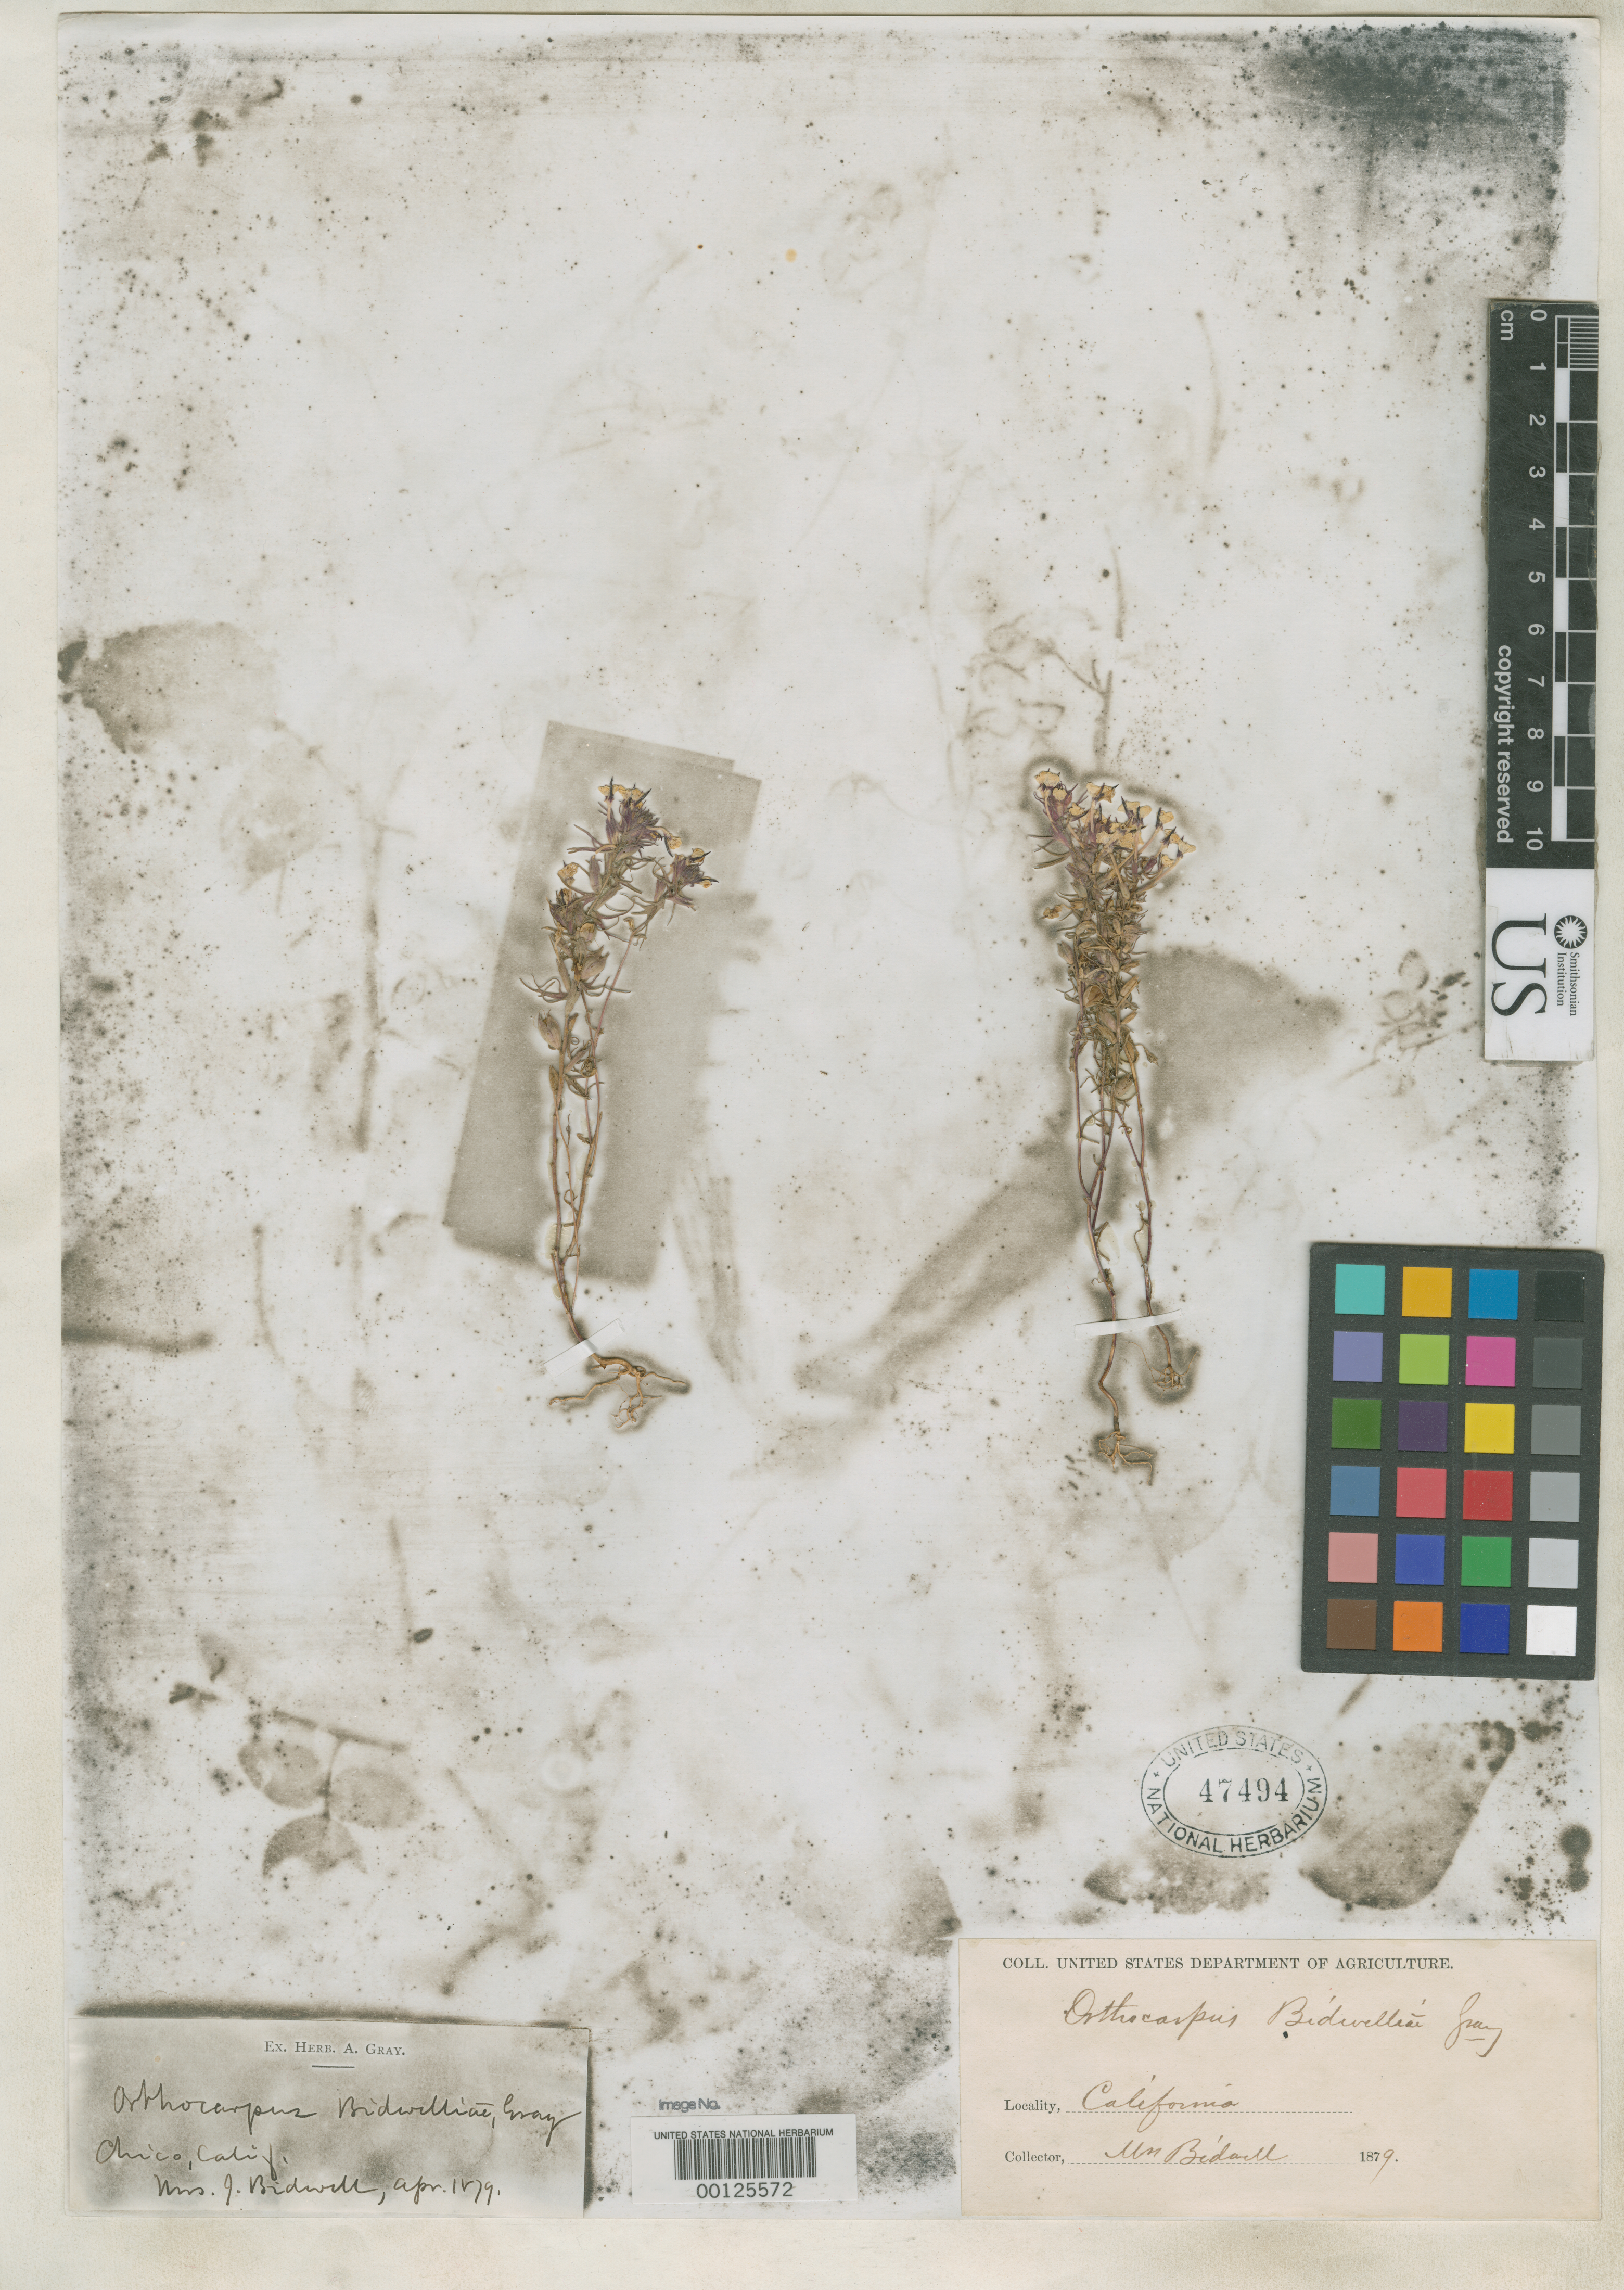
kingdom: Plantae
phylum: Tracheophyta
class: Magnoliopsida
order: Lamiales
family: Orobanchaceae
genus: Orthocarpus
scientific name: Orthocarpus bidwelliae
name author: A. Gray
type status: Syntype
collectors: A. Bidwell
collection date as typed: Apr 1879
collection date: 1879-04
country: United States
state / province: California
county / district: Butte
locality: Chico.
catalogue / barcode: US 47494